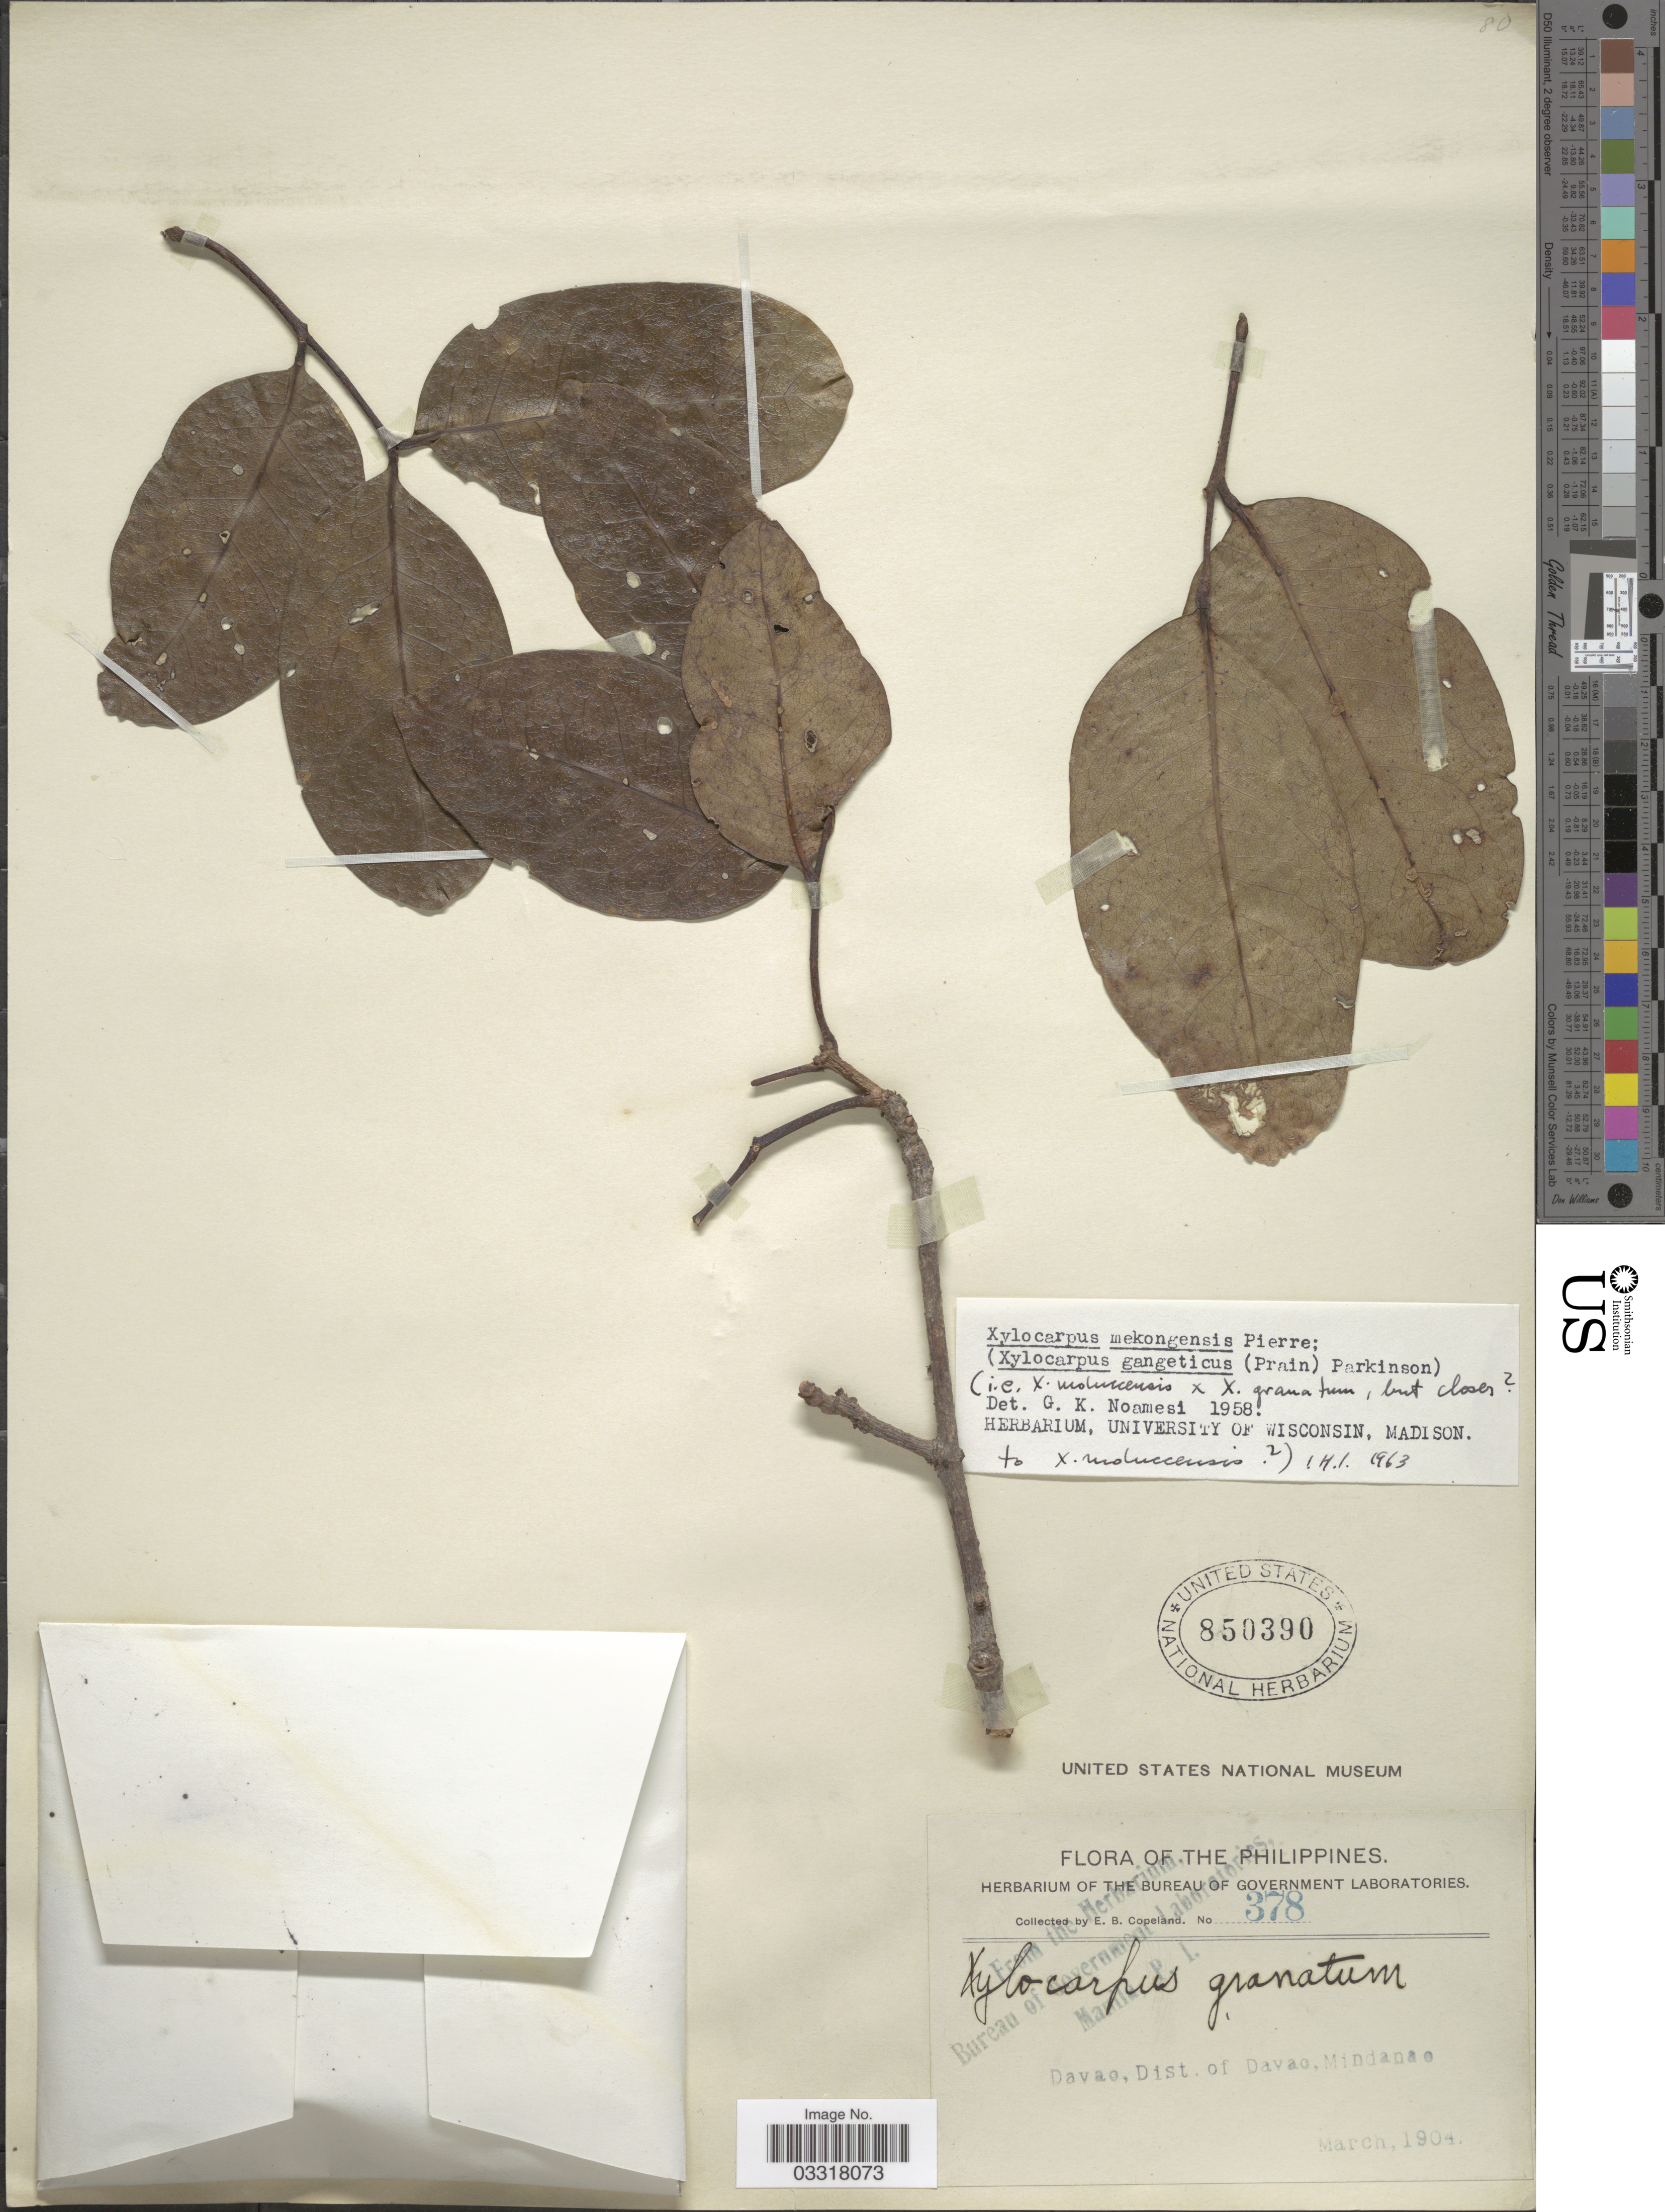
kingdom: Plantae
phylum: Tracheophyta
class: Magnoliopsida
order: Sapindales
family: Meliaceae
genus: Xylocarpus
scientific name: Xylocarpus mekongensis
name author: Pierre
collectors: E. B. Copeland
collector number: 378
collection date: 1904-03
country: Philippines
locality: Davao, Dist. of Davao, Mindanao.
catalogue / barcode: US 850390